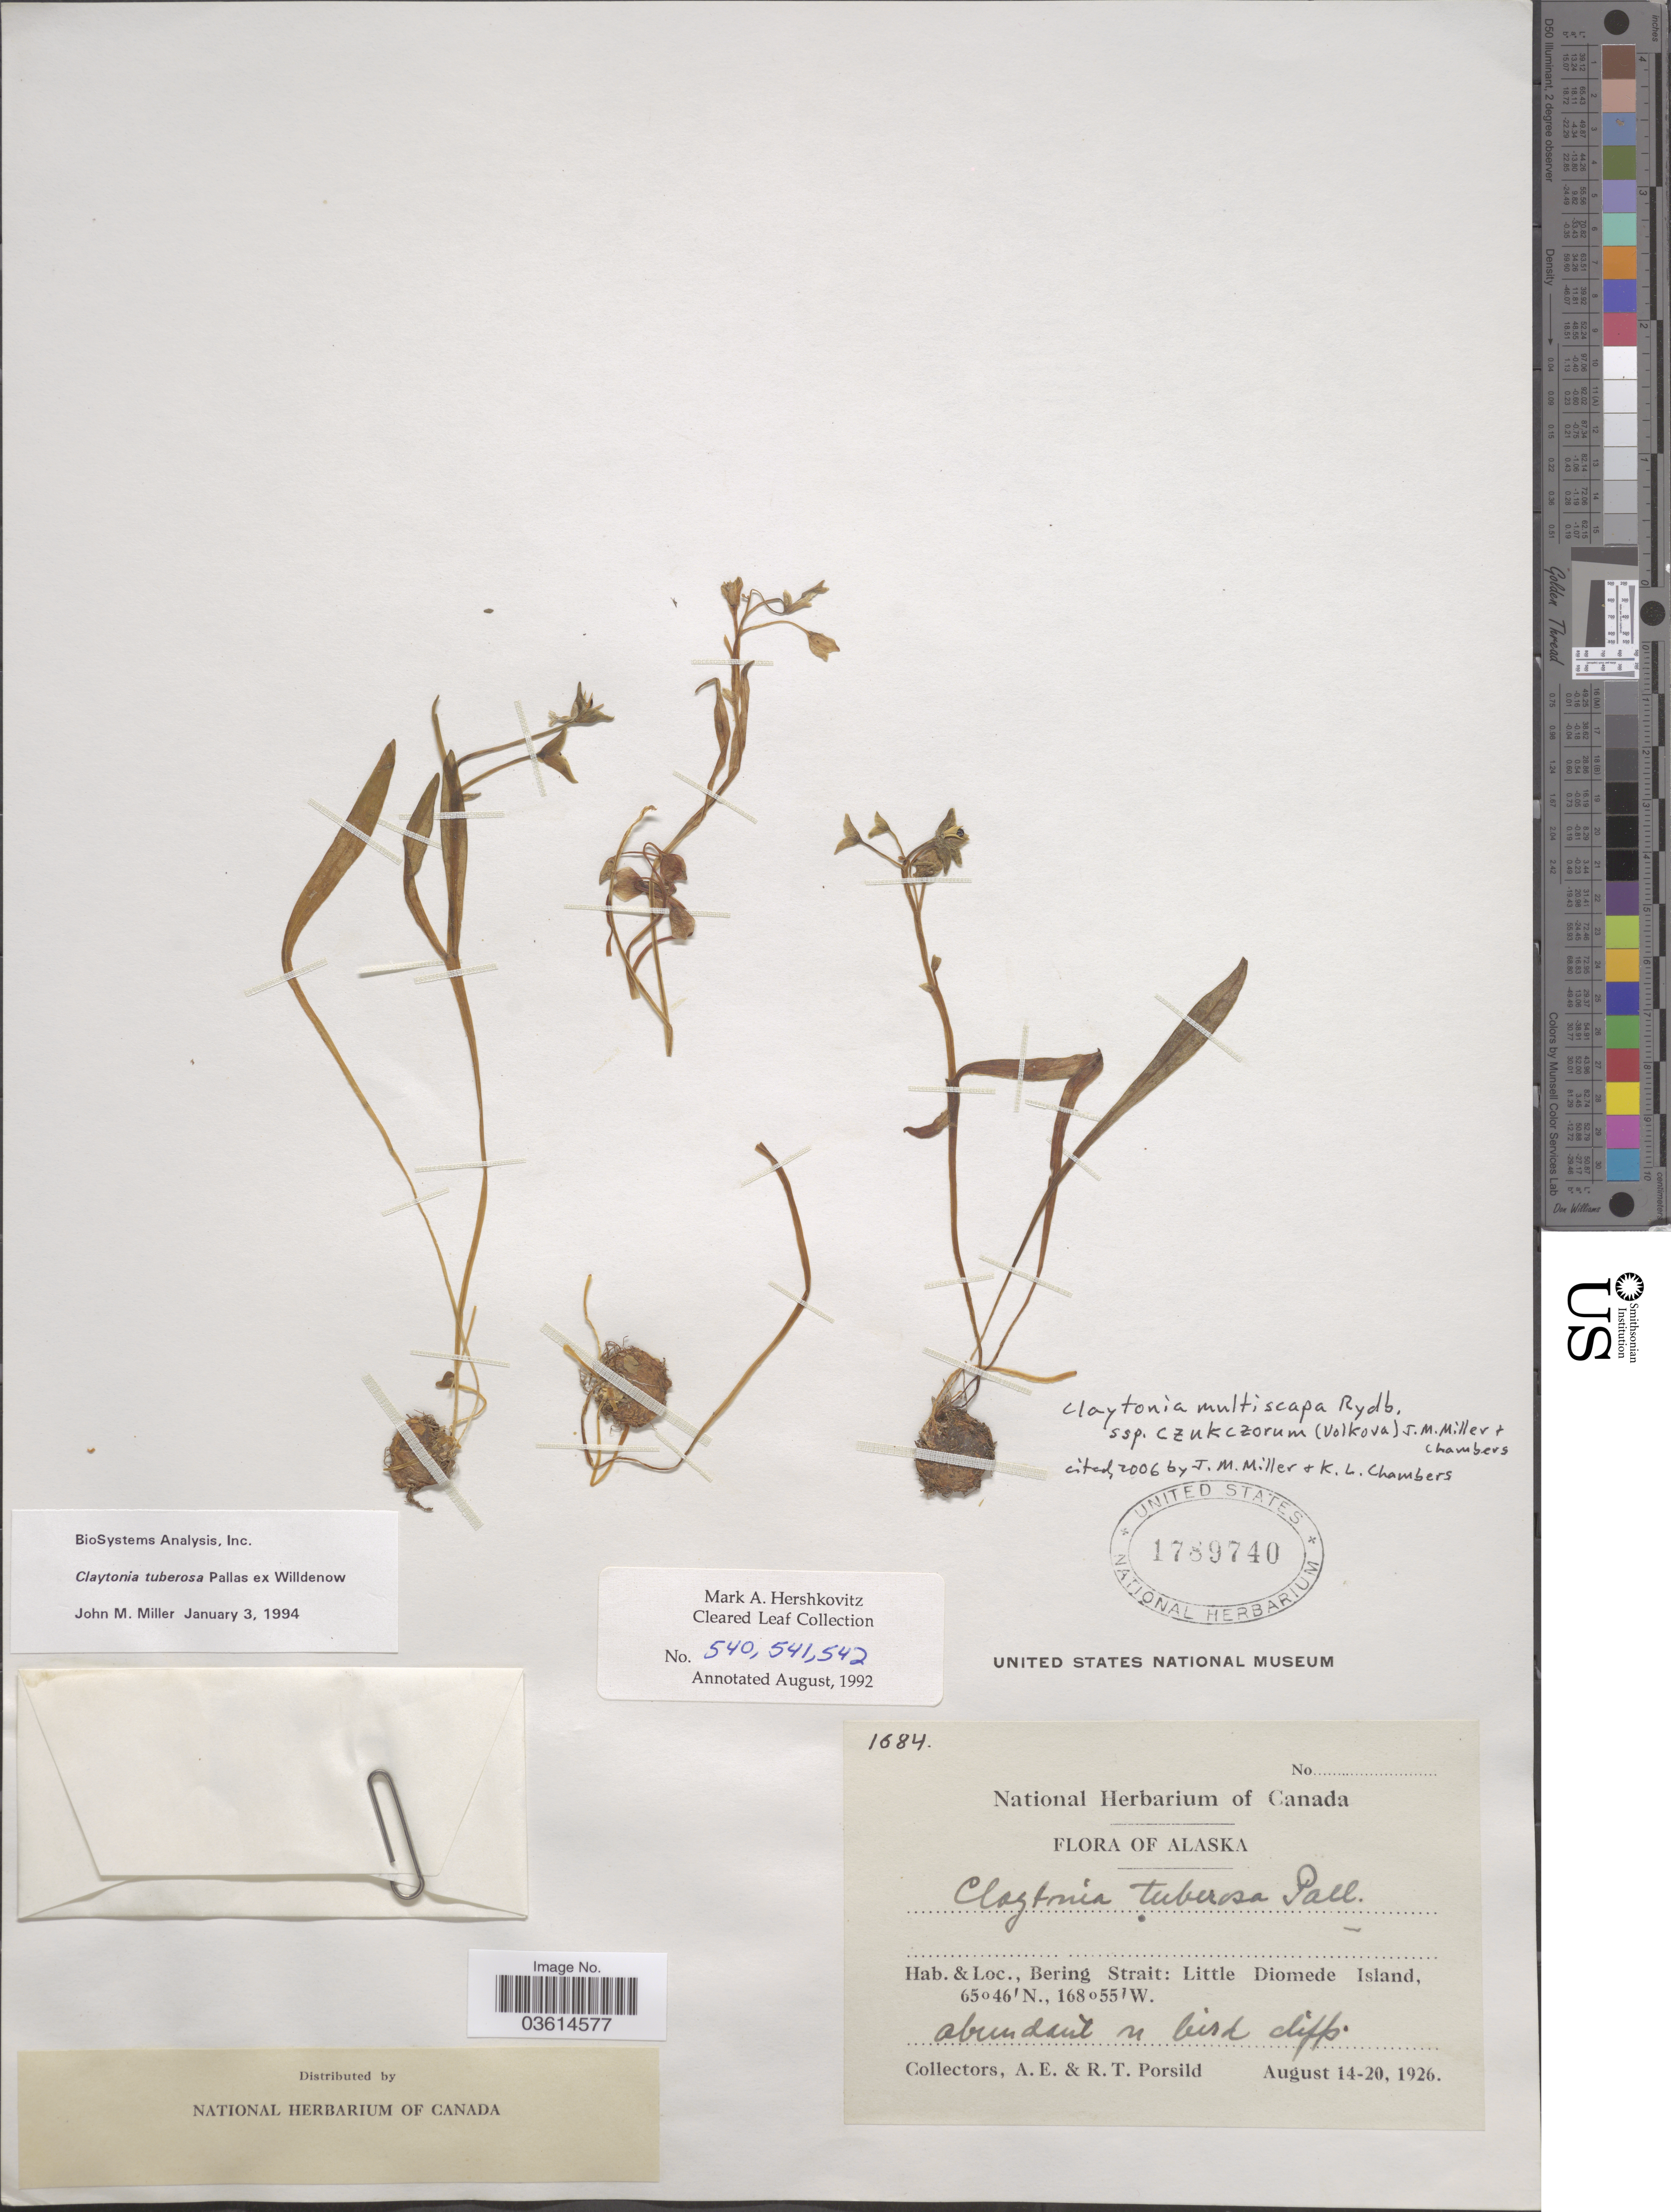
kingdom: Plantae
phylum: Tracheophyta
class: Magnoliopsida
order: Caryophyllales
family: Montiaceae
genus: Claytonia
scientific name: Claytonia multiscapa subsp. czukczorum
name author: (Volkova) John M. Mill. & K.L. Chambers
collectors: A. E. Porsild & R. T. Porsild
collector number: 1684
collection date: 1926-08-14/1926-08-20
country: United States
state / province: Alaska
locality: Bering Strait: Little Diomede Island.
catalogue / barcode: US 1789740